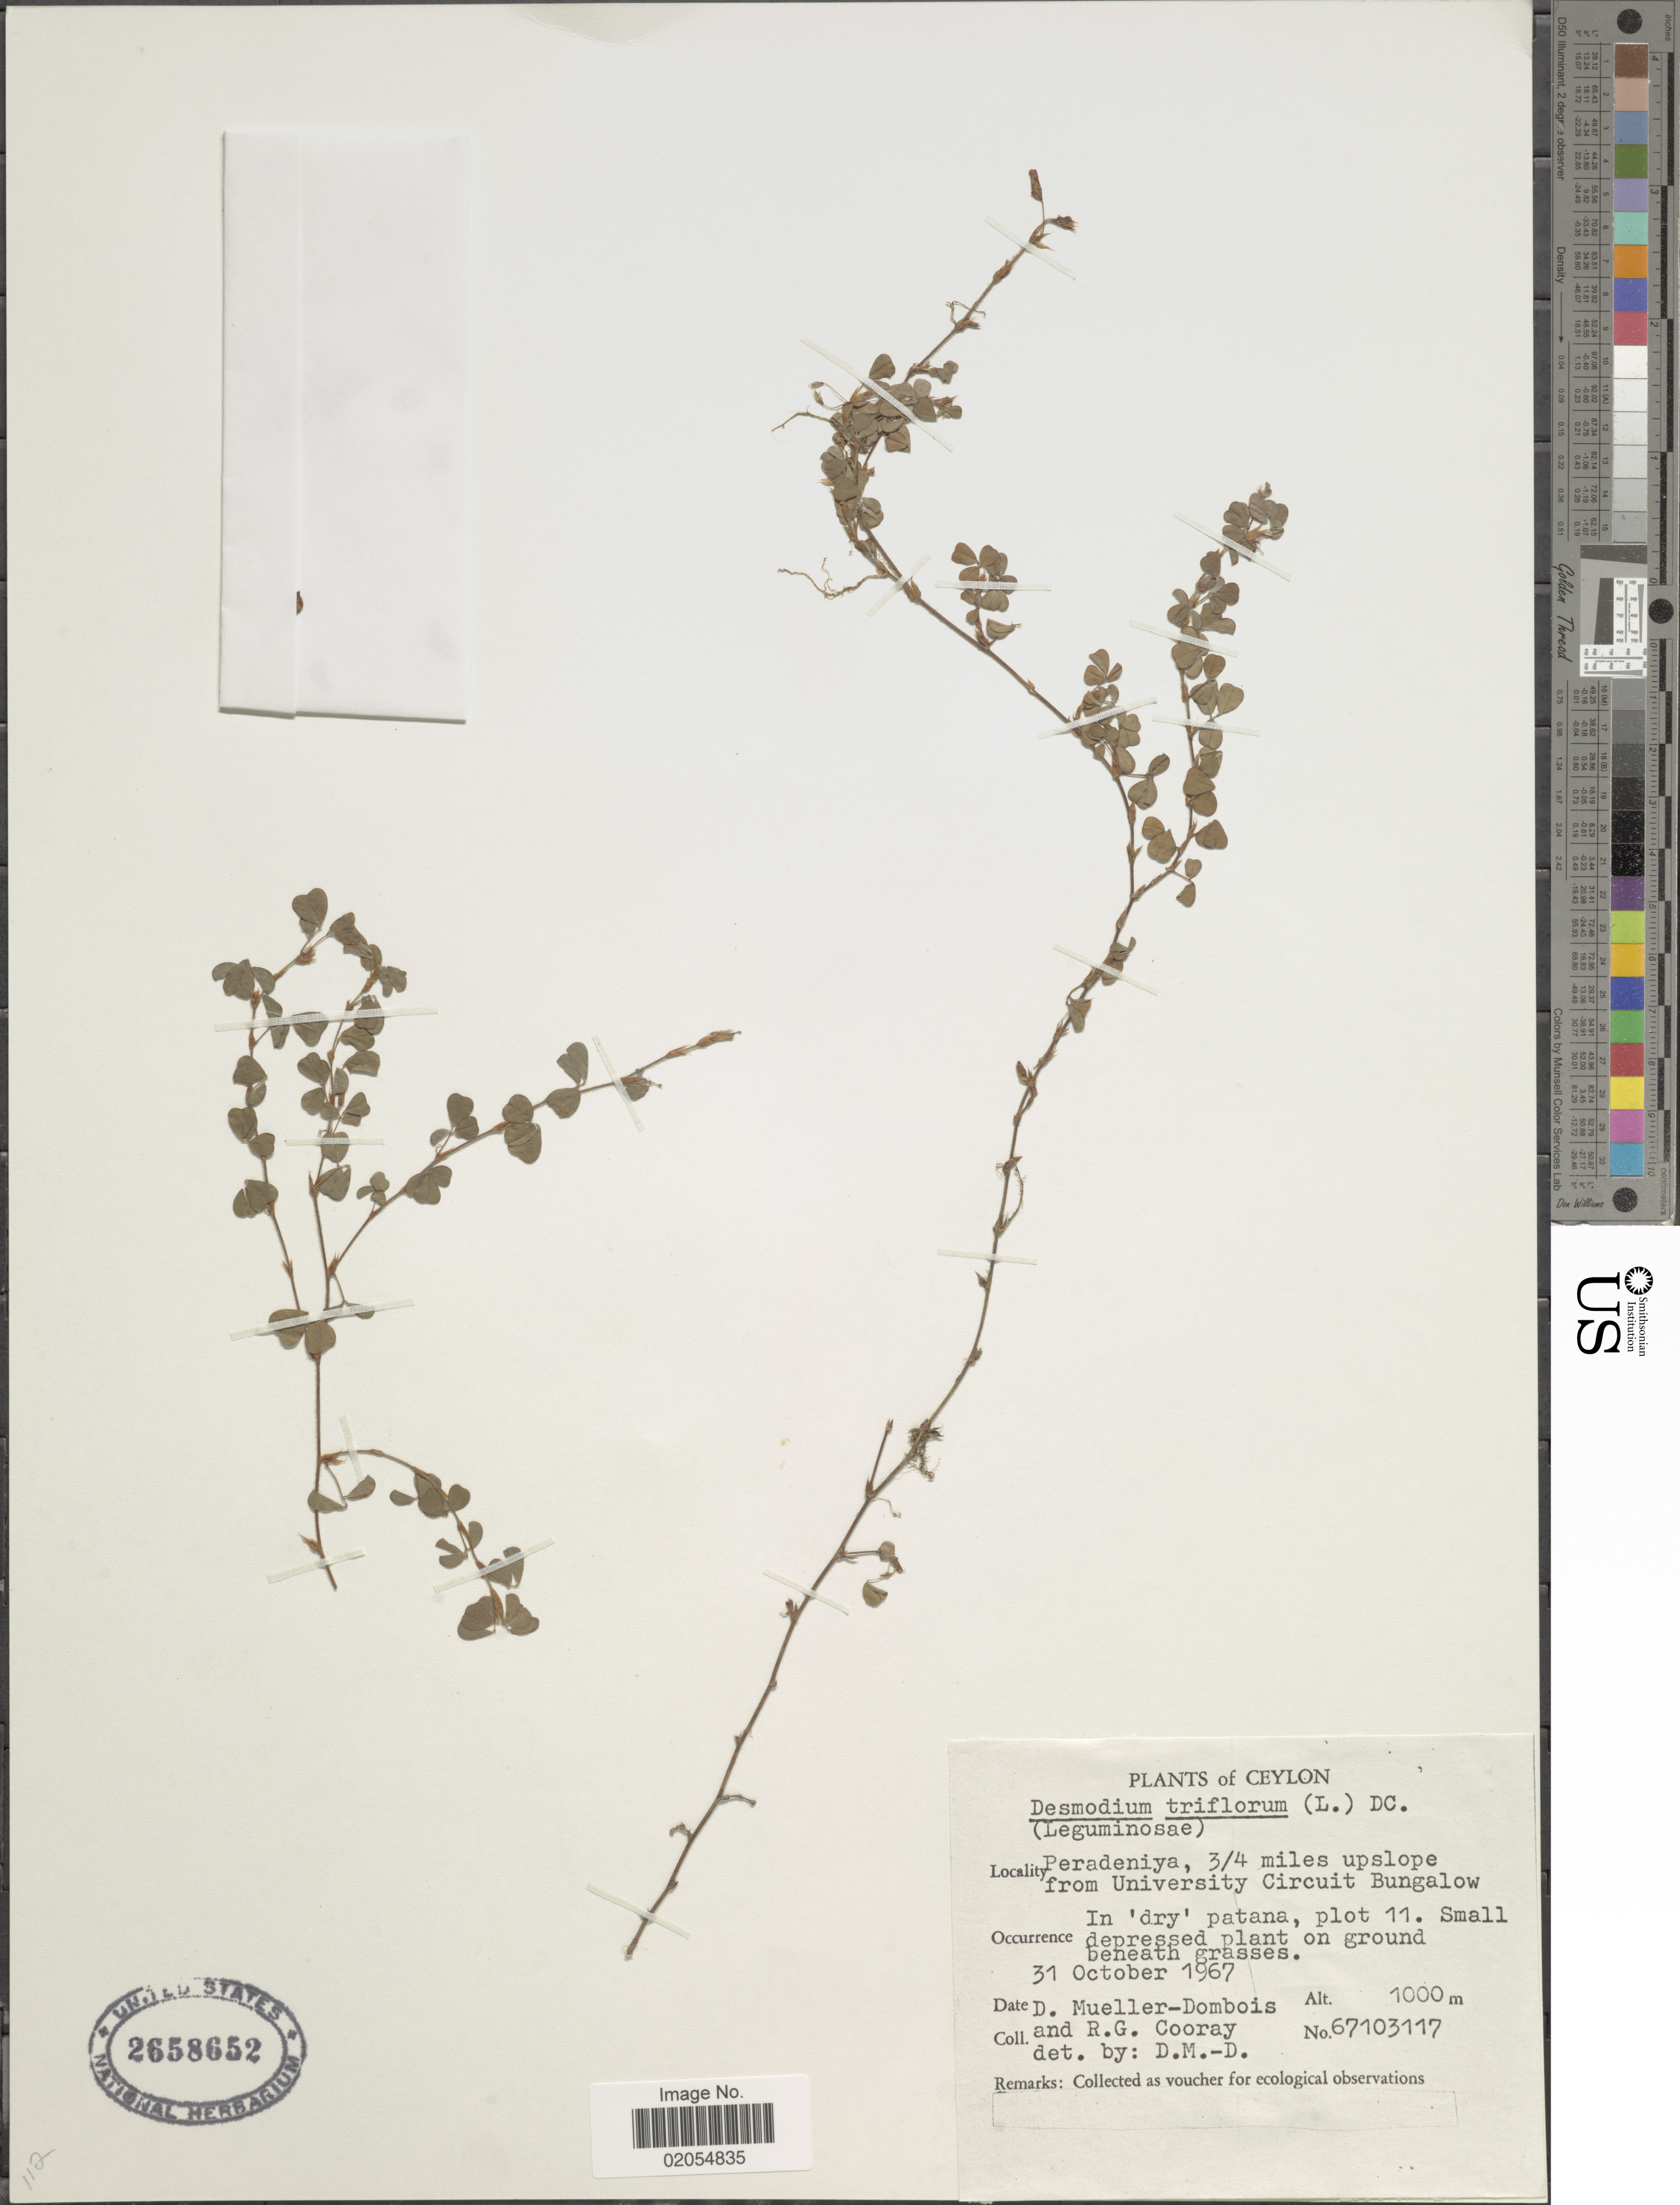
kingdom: Plantae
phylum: Tracheophyta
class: Magnoliopsida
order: Fabales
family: Fabaceae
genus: Grona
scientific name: Grona triflora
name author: (L.) H. Ohashi & K. Ohashi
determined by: Strong, Mark T., (BOT), Smithsonian Institution - National Museum of Natural History (UNITED STATES)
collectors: D. Mueller-Dombois & R. Cooray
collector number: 67103117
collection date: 1967-10-31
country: Sri Lanka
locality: Ceylon, Peradeniya 3/4 miles upslope from University Circuit Bungalow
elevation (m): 1000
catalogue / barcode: US 2658652